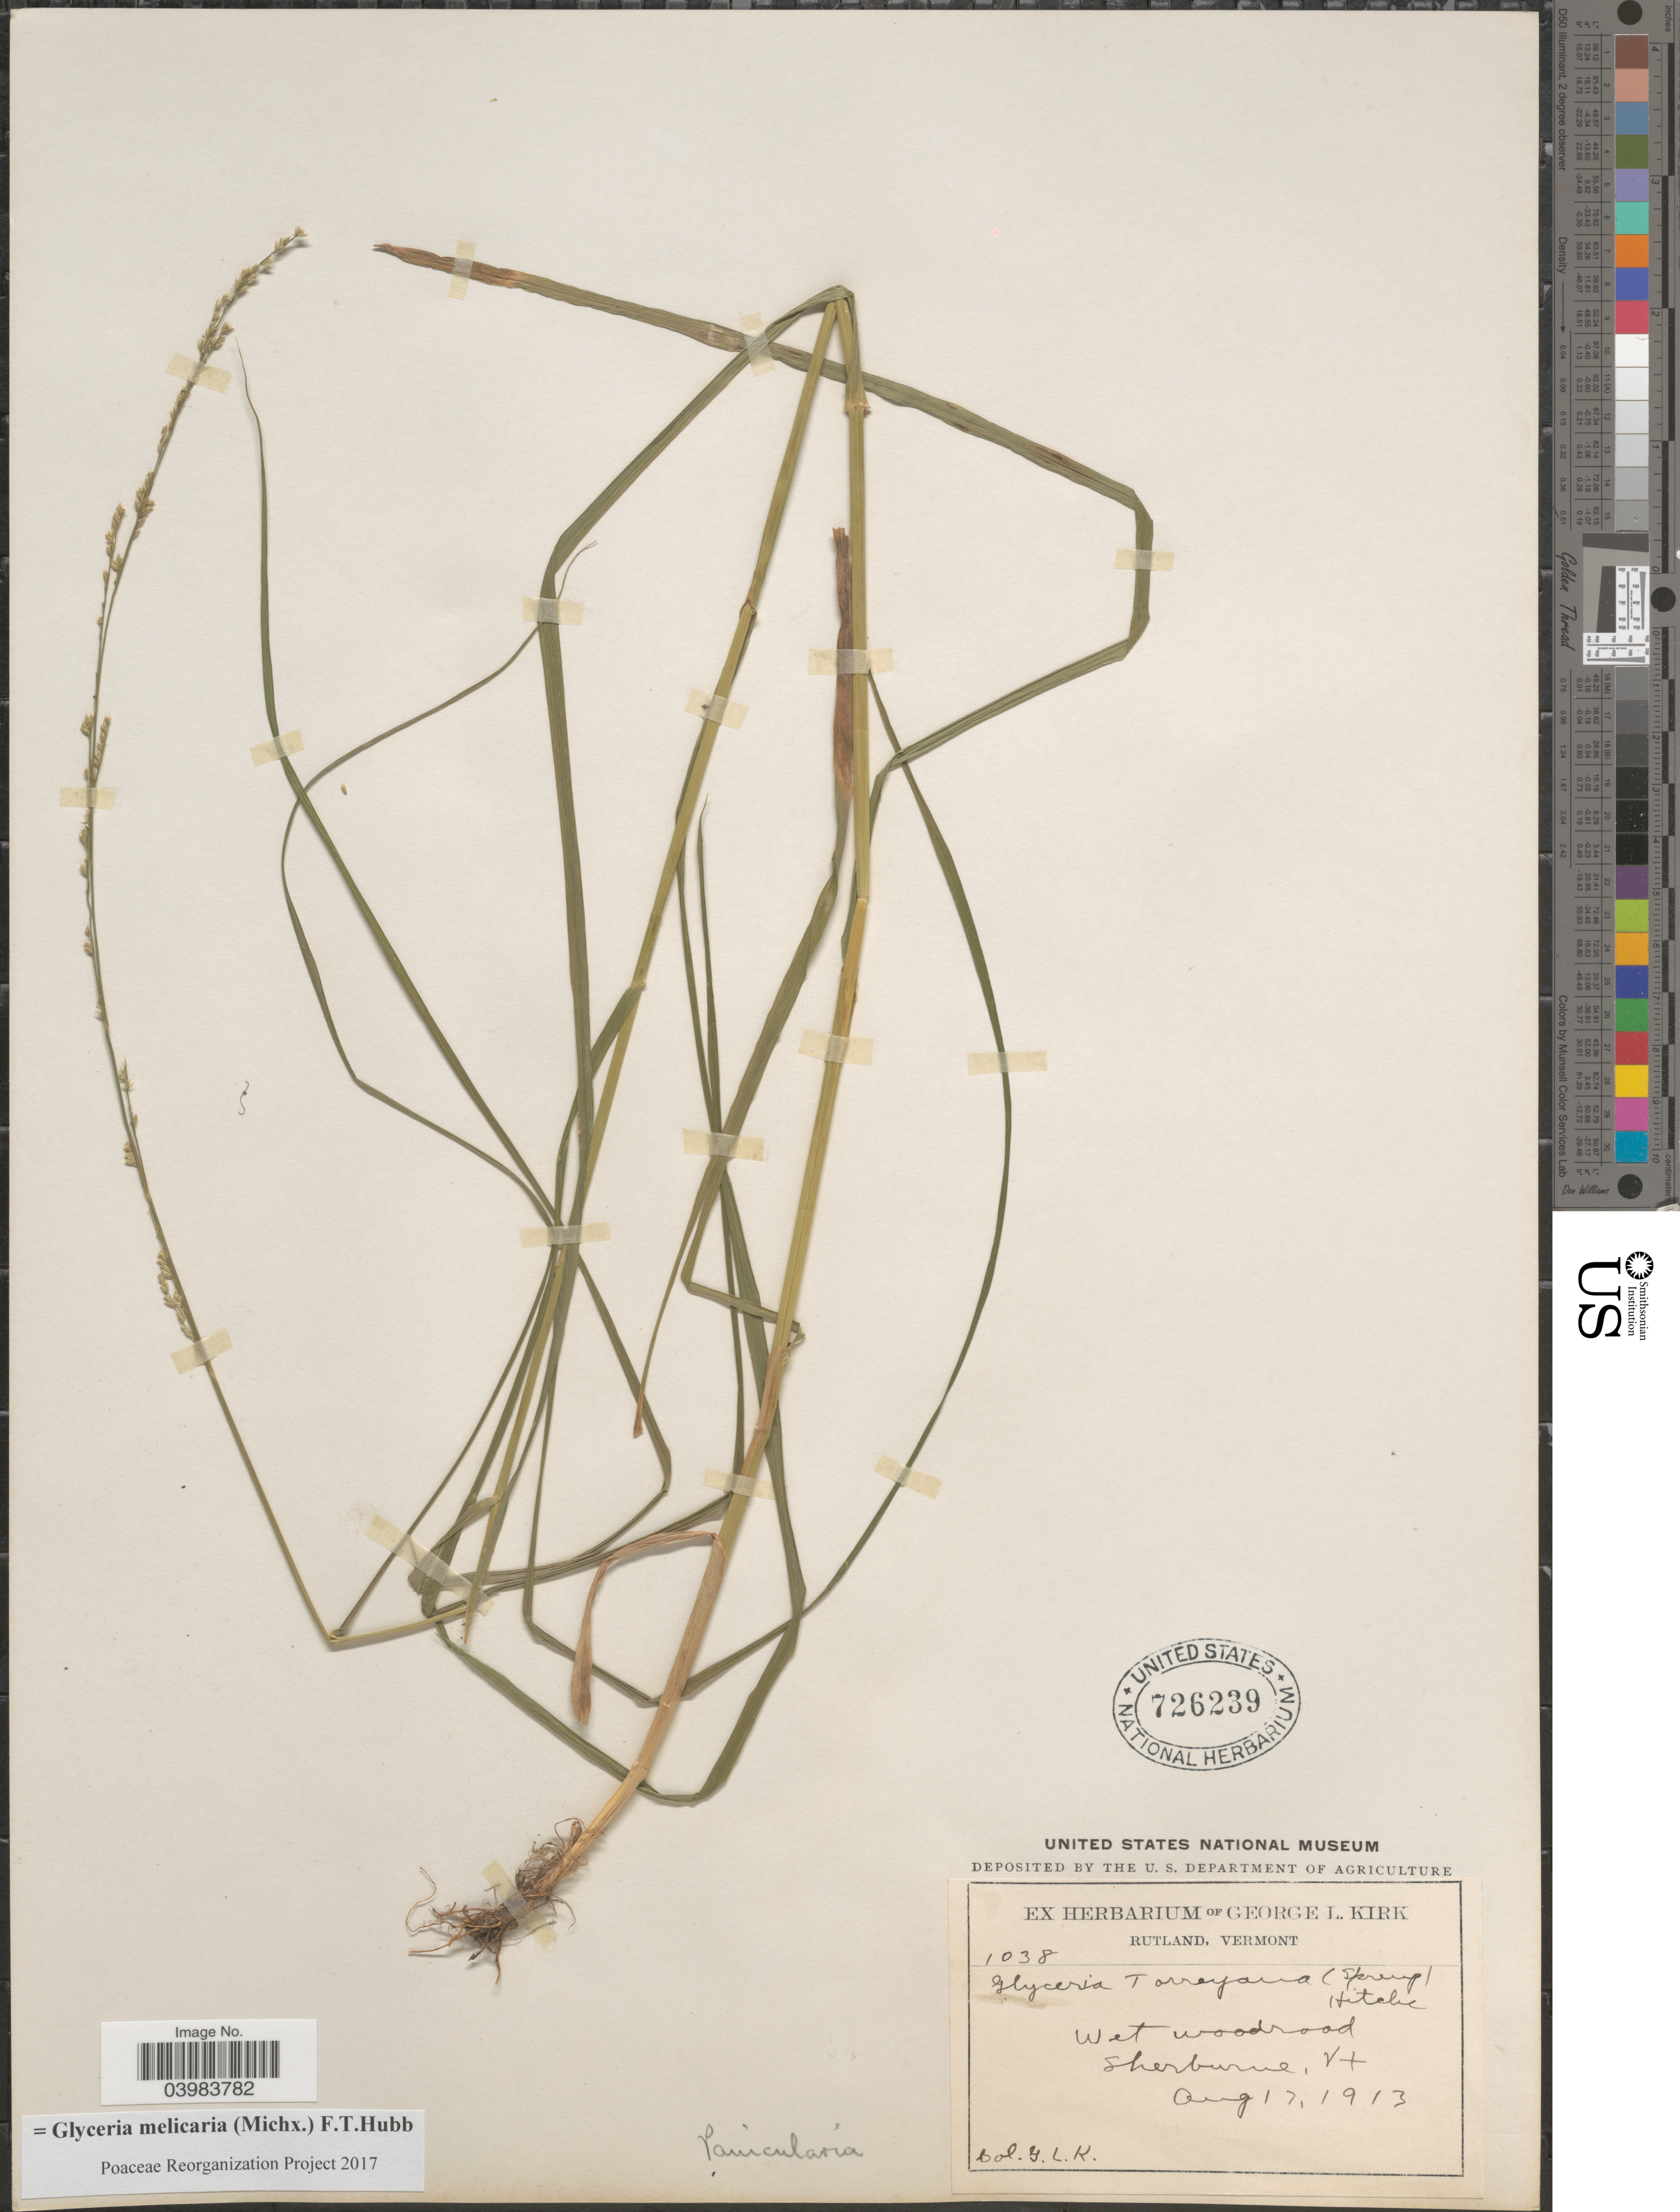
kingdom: Plantae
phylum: Tracheophyta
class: Liliopsida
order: Poales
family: Poaceae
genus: Glyceria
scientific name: Glyceria melicaria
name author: (Michx.) F.T. Hubb.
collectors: G. Kirk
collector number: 1038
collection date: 1913-08-17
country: United States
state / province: Vermont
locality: Sherburne.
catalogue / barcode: US 726239